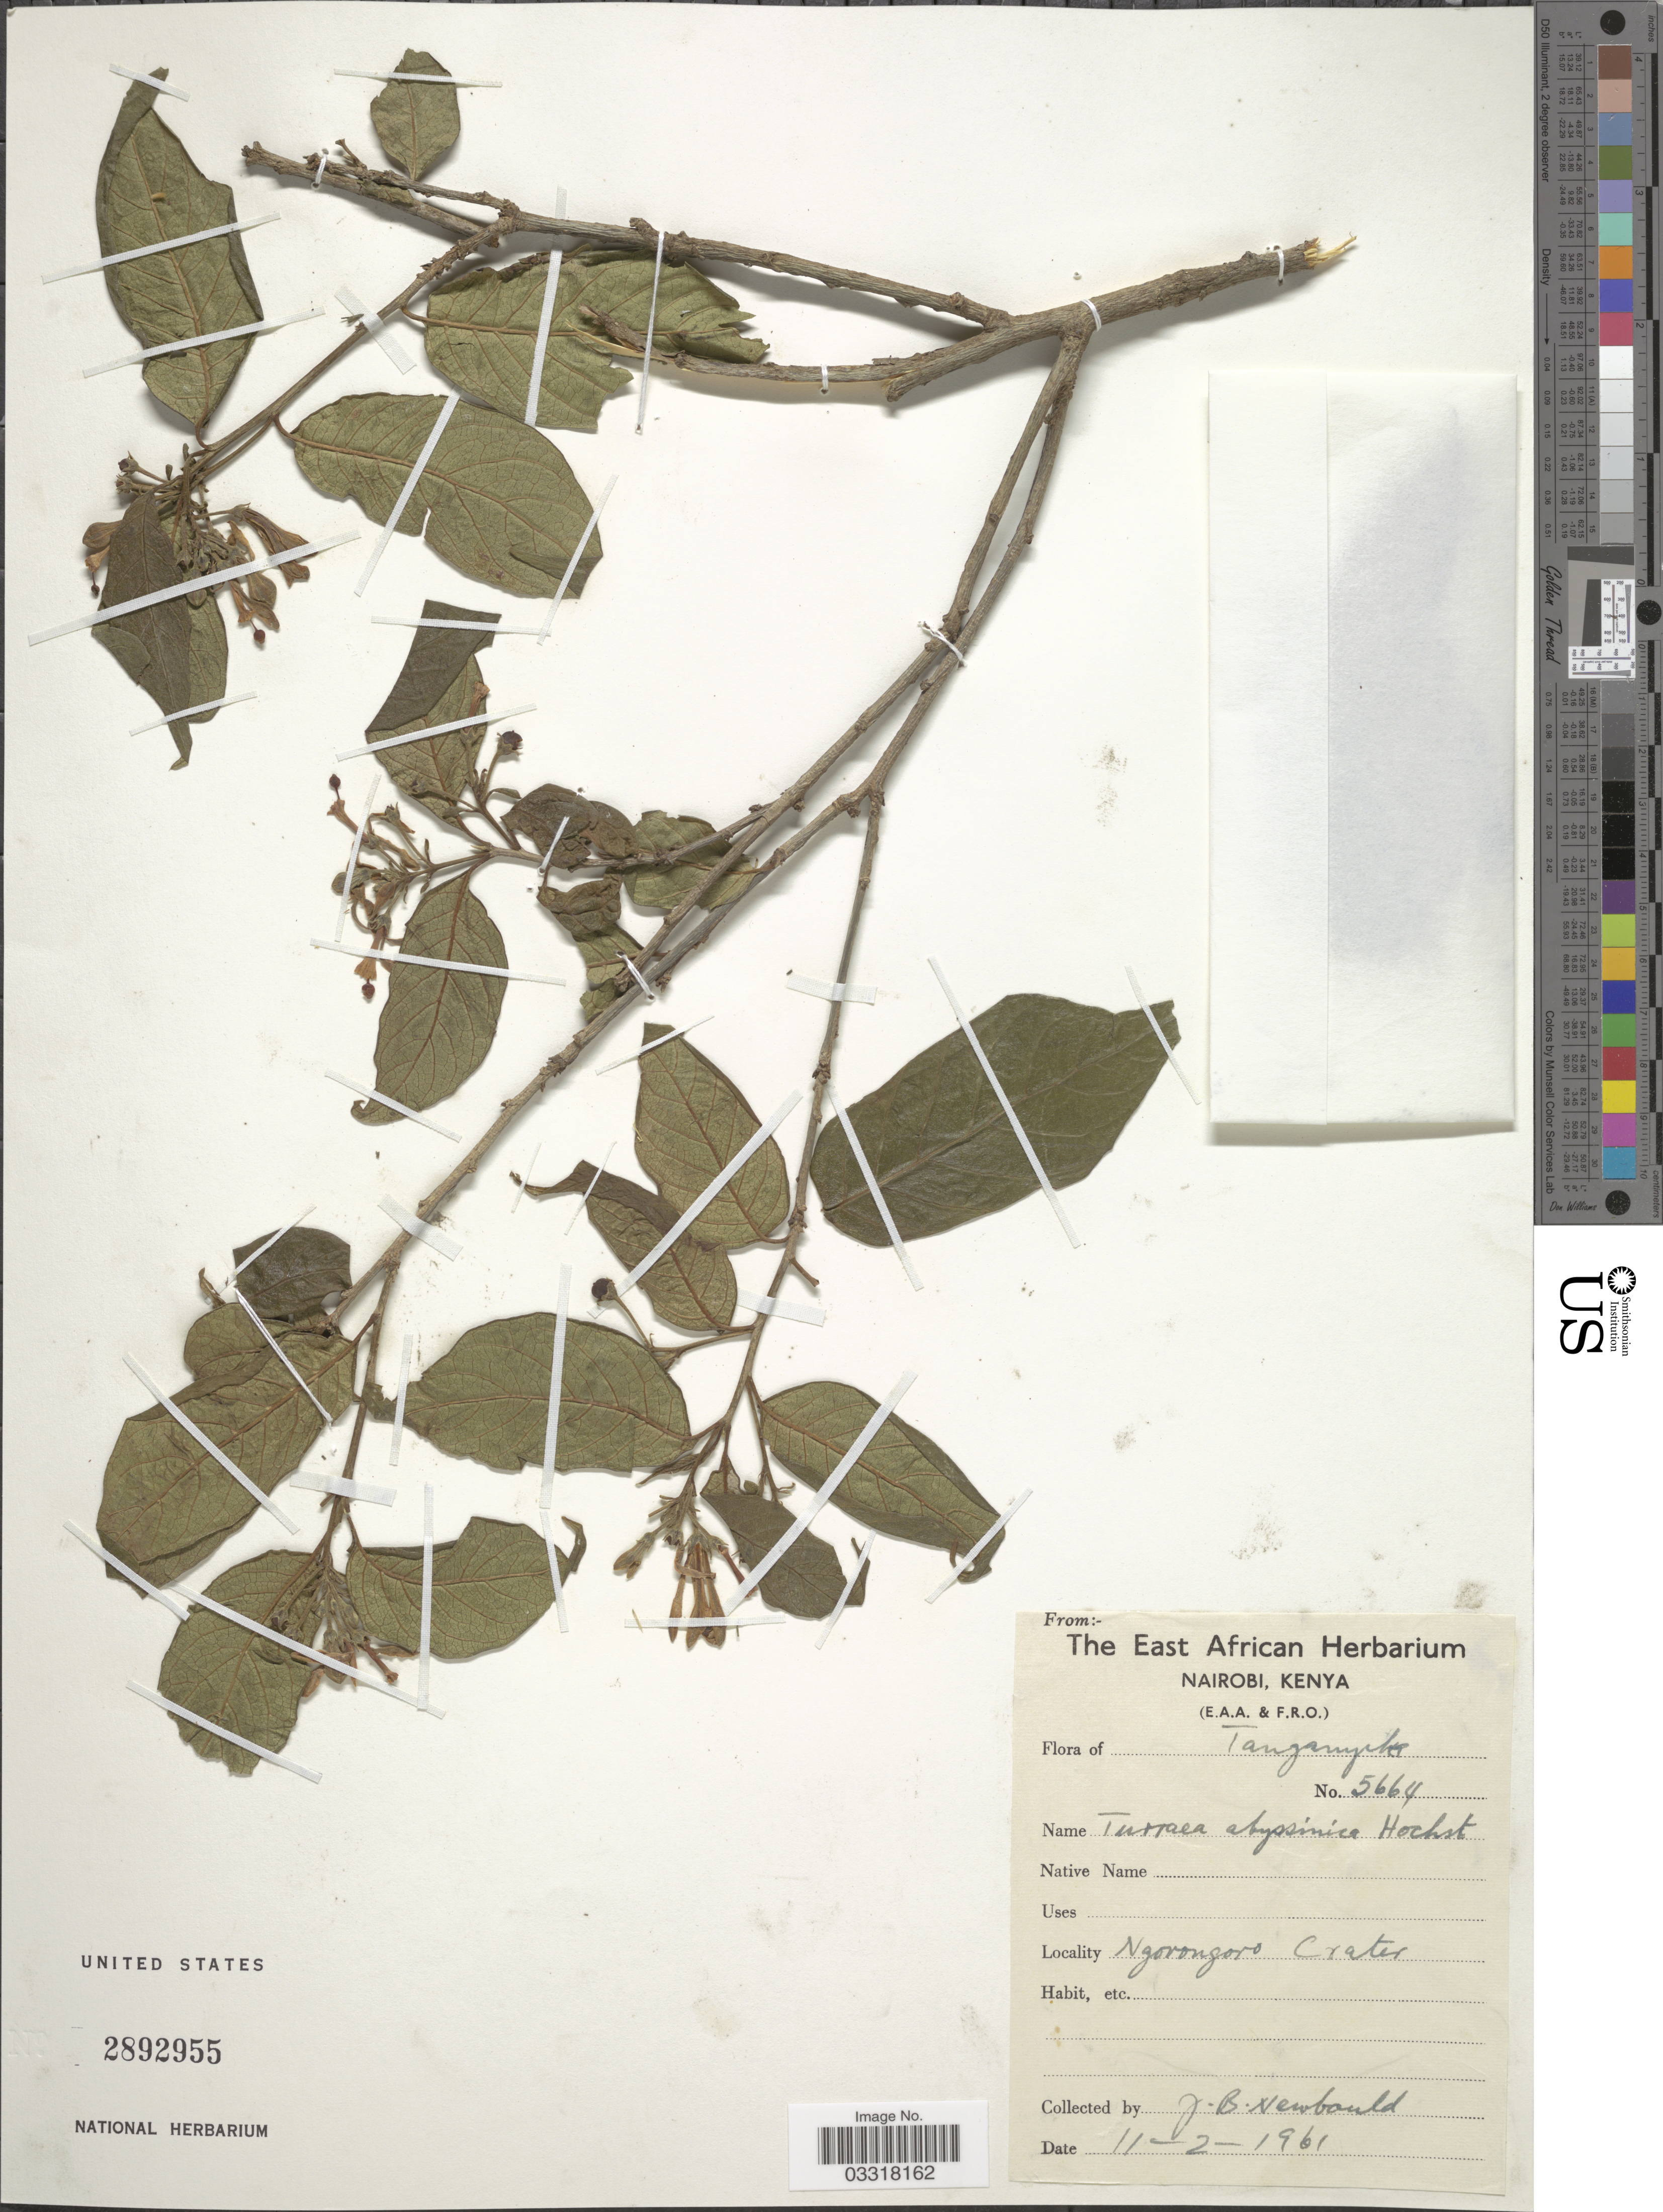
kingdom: Plantae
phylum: Tracheophyta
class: Magnoliopsida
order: Sapindales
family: Meliaceae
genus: Turraea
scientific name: Turraea abyssinica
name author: Hochst.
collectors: J. Newbould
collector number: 5664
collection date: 1961-02-11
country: Tanzania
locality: Tanganyika. Ngorongoro Crater.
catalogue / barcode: US 2892955